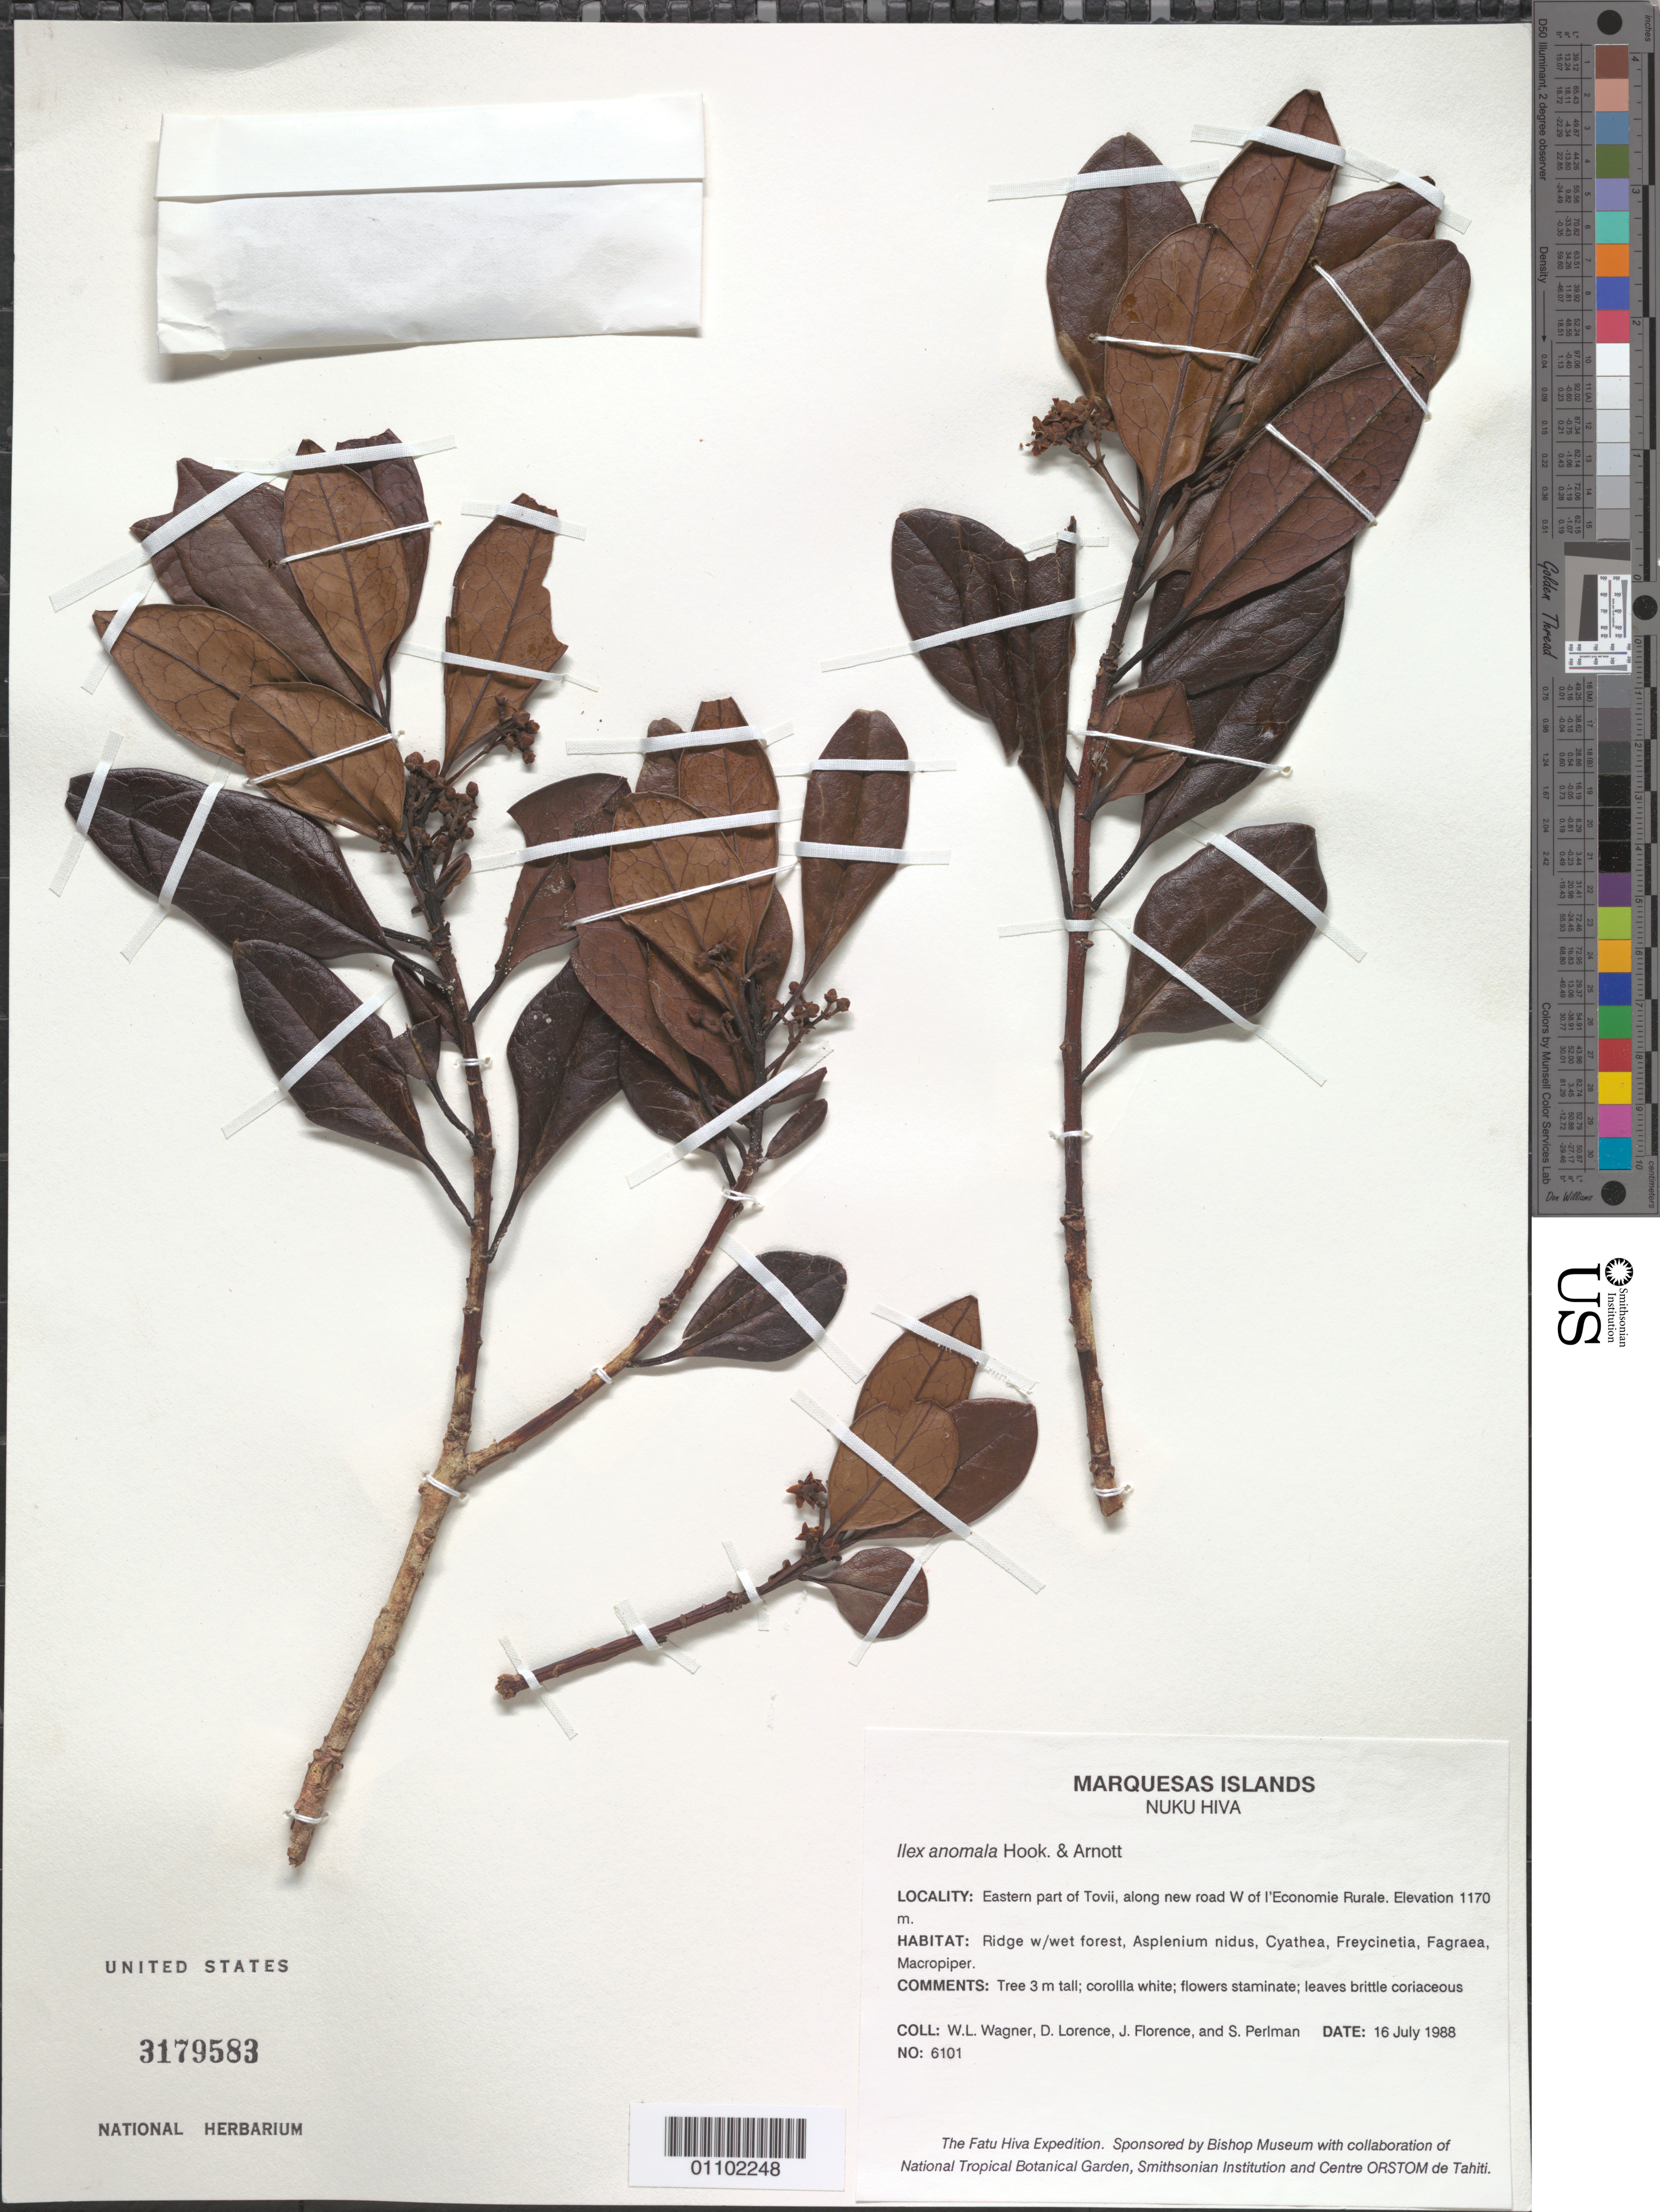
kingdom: Plantae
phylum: Tracheophyta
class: Magnoliopsida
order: Aquifoliales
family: Aquifoliaceae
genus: Ilex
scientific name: Ilex anomala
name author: Hook. & Arn.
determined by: Florence, J.; Wagner, W. L.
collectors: W. L. Wagner, D. Lorence, J. Florence & S. P. Perlman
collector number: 6101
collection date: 1988-07-16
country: French Polynesia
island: Nuku Hiva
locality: E part of Toovii, along new road W of l'Economie Rurale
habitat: Ridge w/wet forest, Asplenium nidus, Cyathea, Freycinetia, Fagraea, Macropiper.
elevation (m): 1170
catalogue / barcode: US 3179583